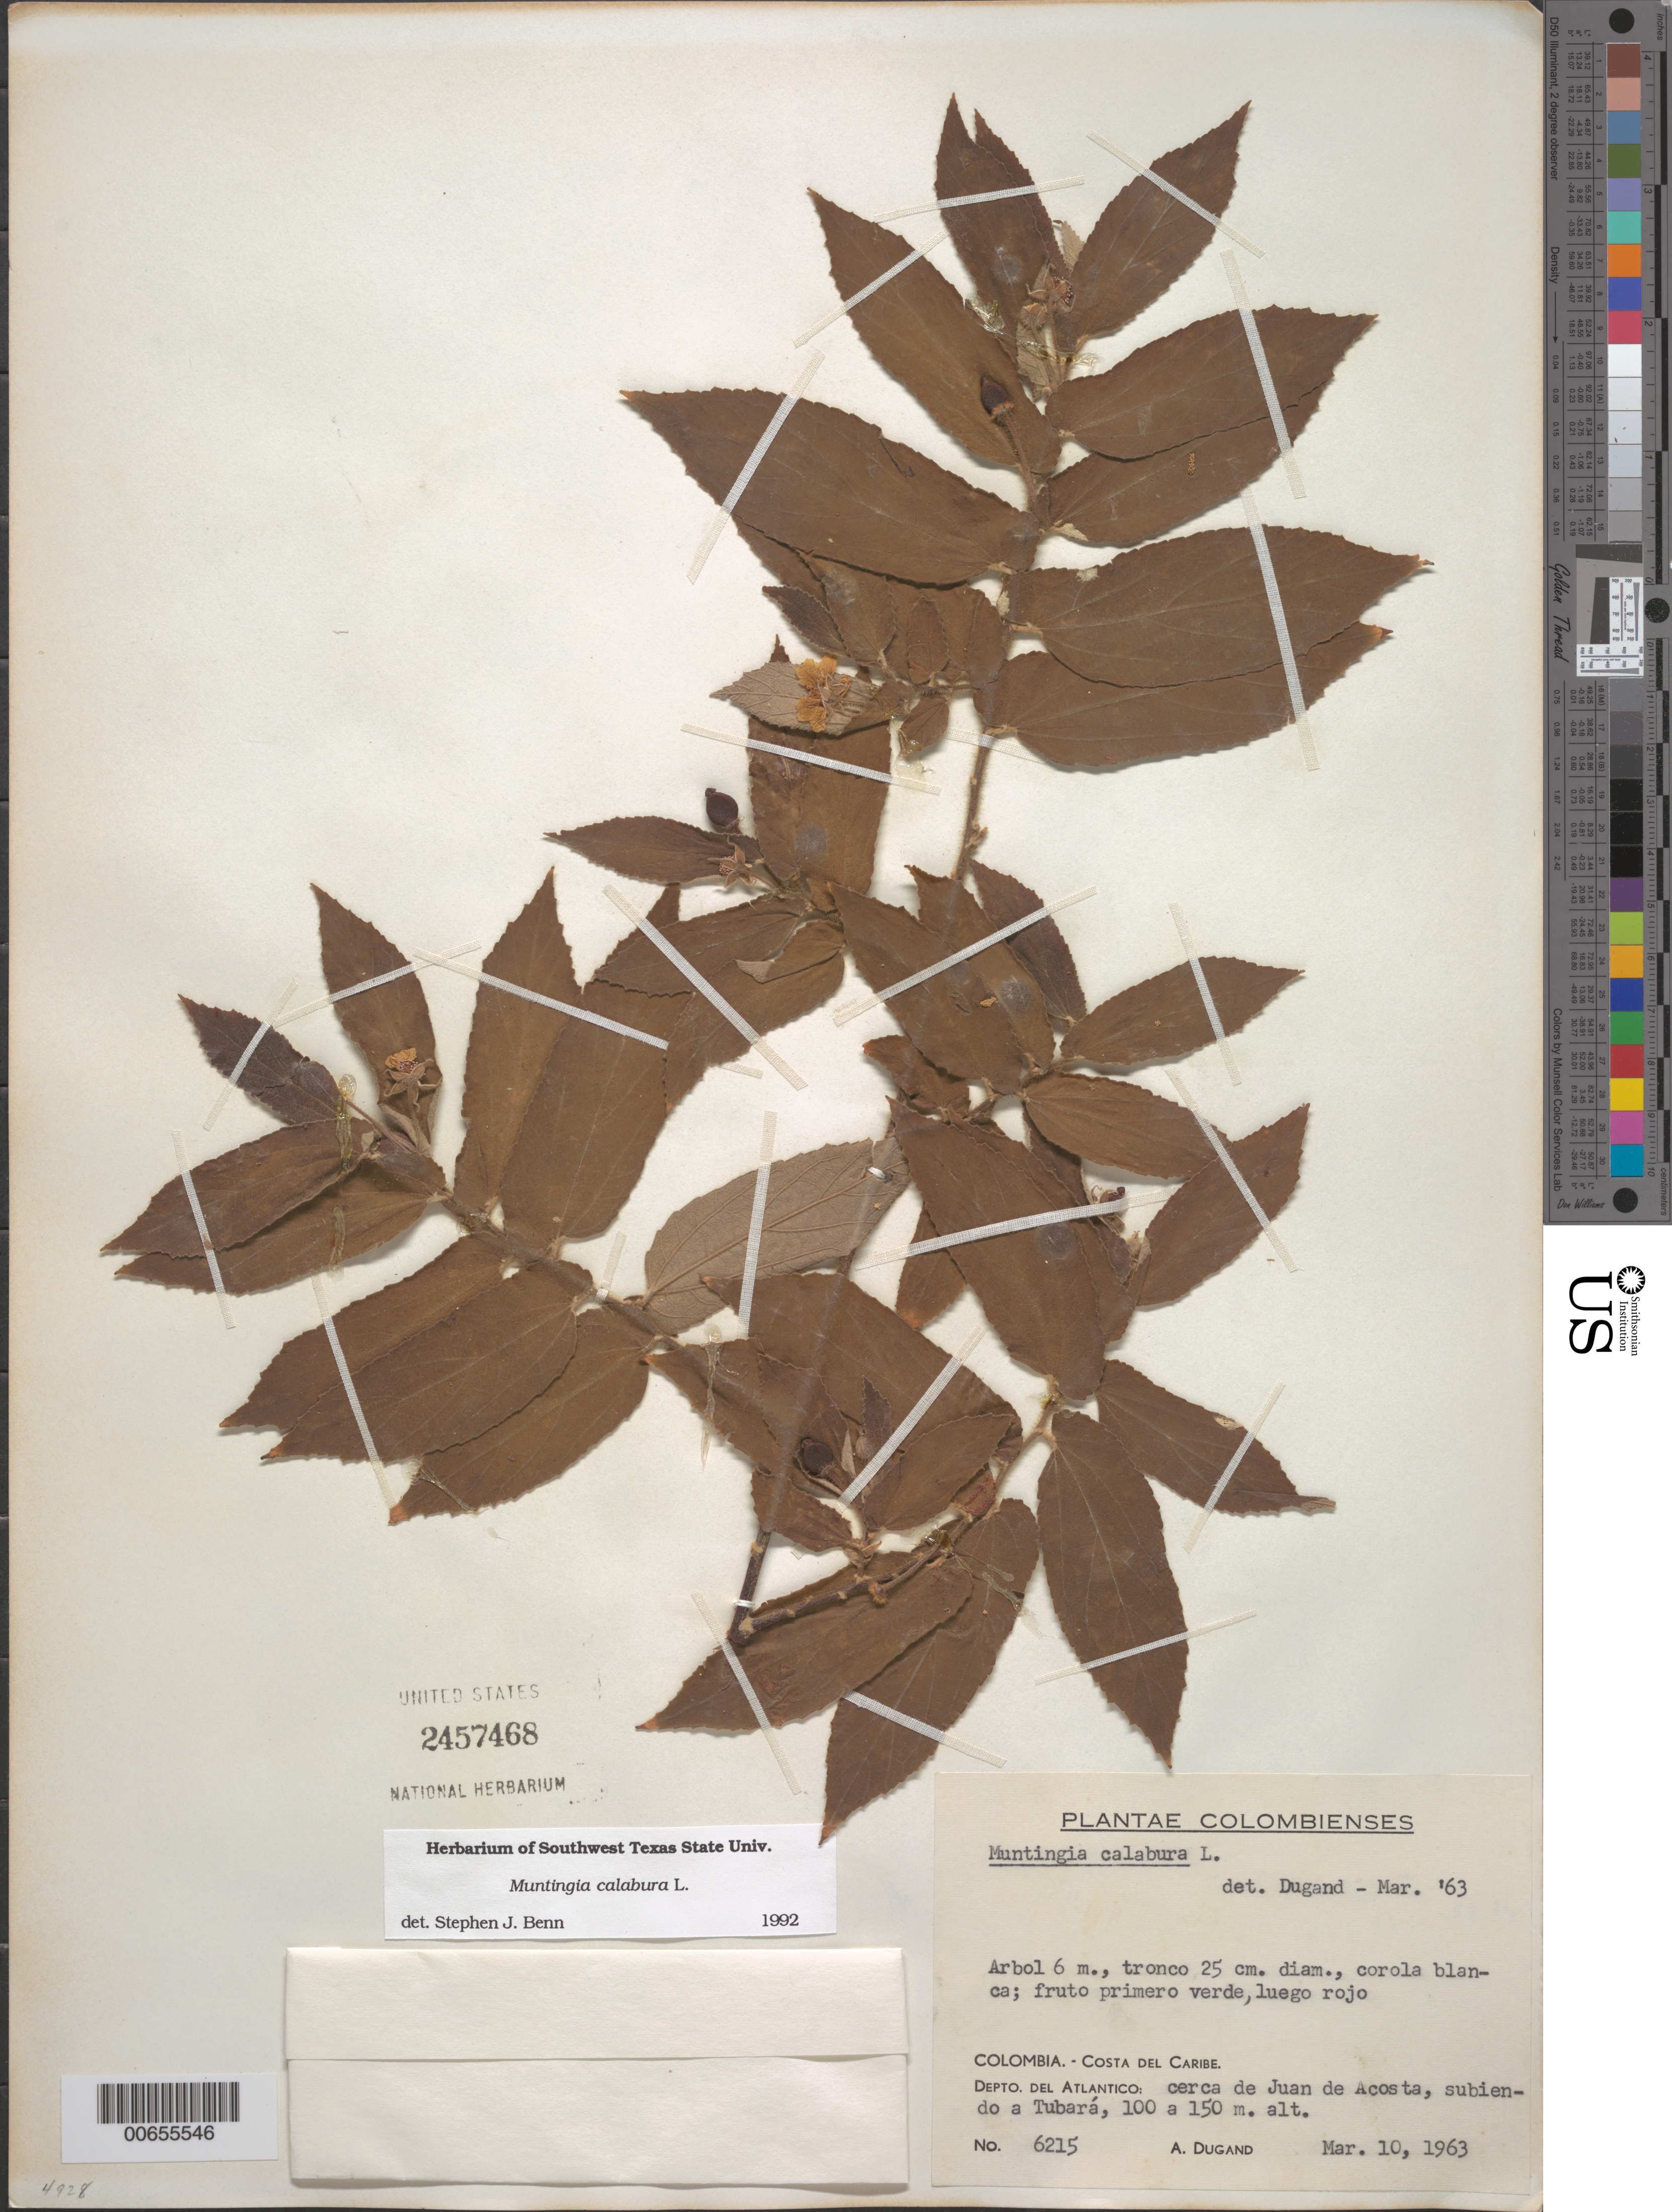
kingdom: Plantae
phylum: Tracheophyta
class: Magnoliopsida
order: Malvales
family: Muntingiaceae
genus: Muntingia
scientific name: Muntingia calabura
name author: L.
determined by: Benn, S. J.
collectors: A. Dugand G.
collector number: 6215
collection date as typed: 10 Mar 1963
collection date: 1963-03-10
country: Colombia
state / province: Atlántico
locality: Cerca de Juan de a Costa, subiendo a Tubará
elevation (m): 100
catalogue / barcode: US 2457468